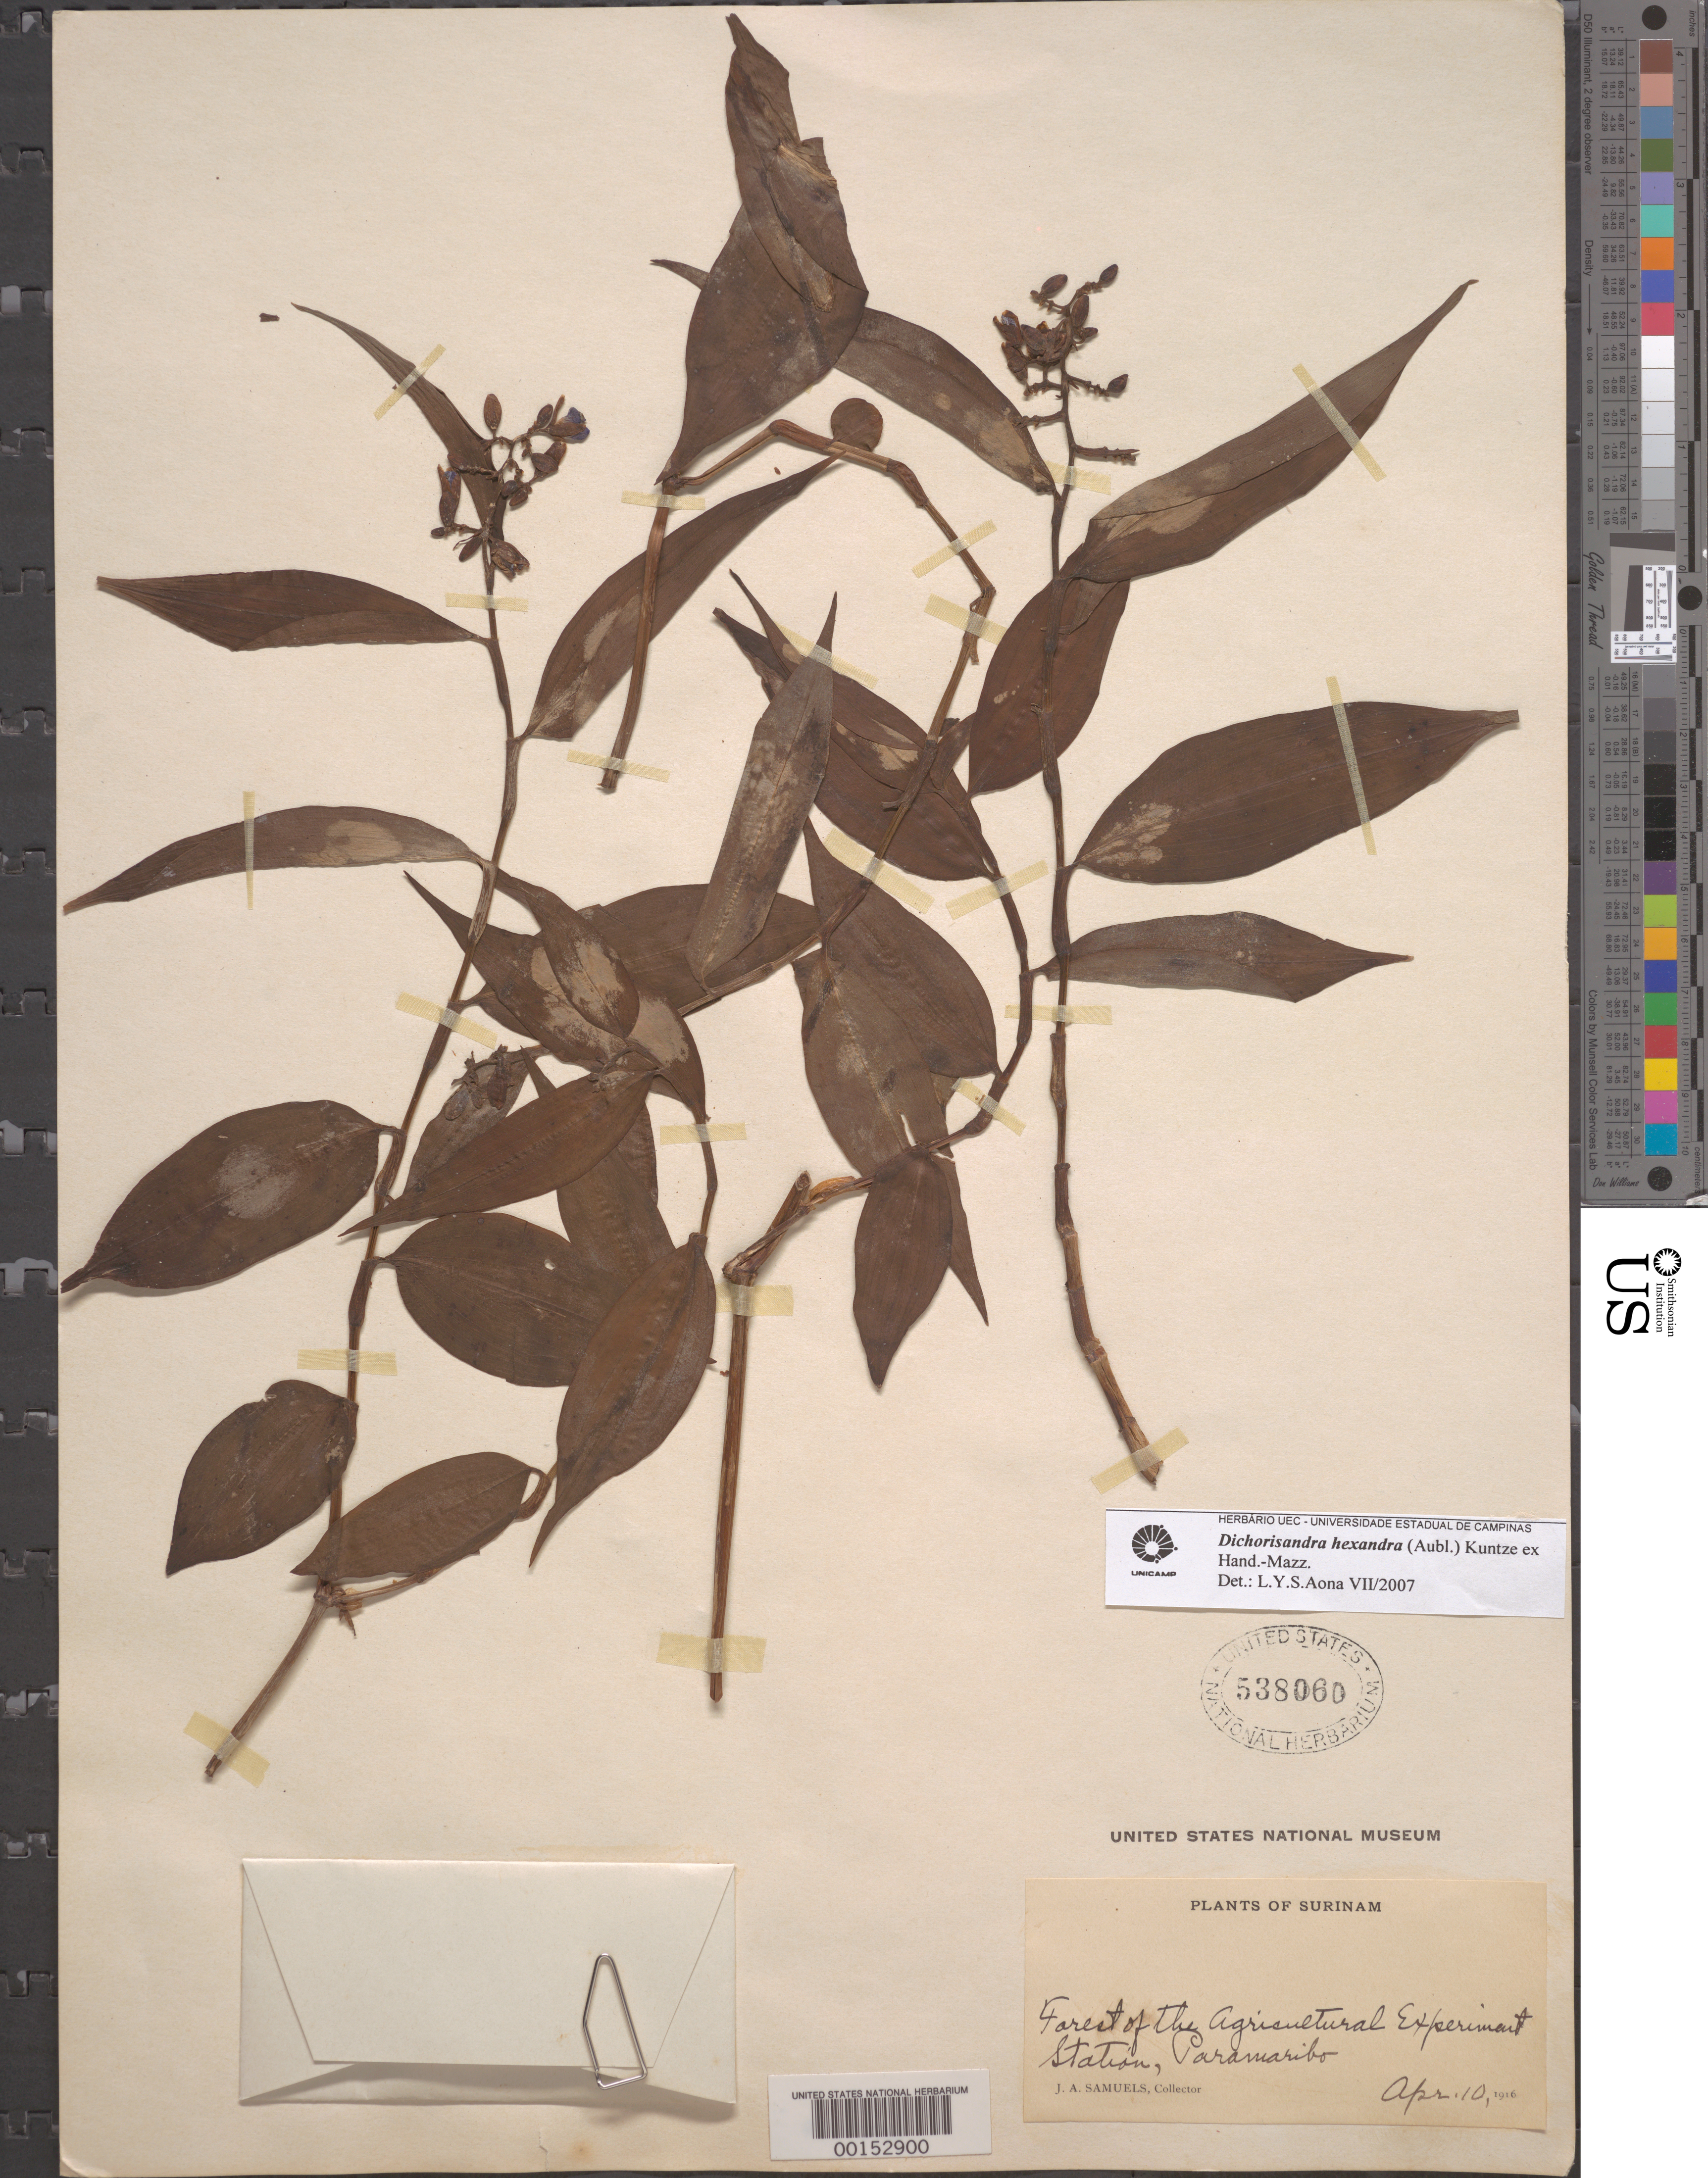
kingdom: Plantae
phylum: Tracheophyta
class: Liliopsida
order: Commelinales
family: Commelinaceae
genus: Dichorisandra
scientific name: Dichorisandra hexandra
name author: (Aubl.) Standl.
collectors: J. A. Samuels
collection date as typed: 10 Apr 1916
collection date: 1916-04-10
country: Suriname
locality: Paramaribo, agricultural experiment station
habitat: Forest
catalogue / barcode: US 538060